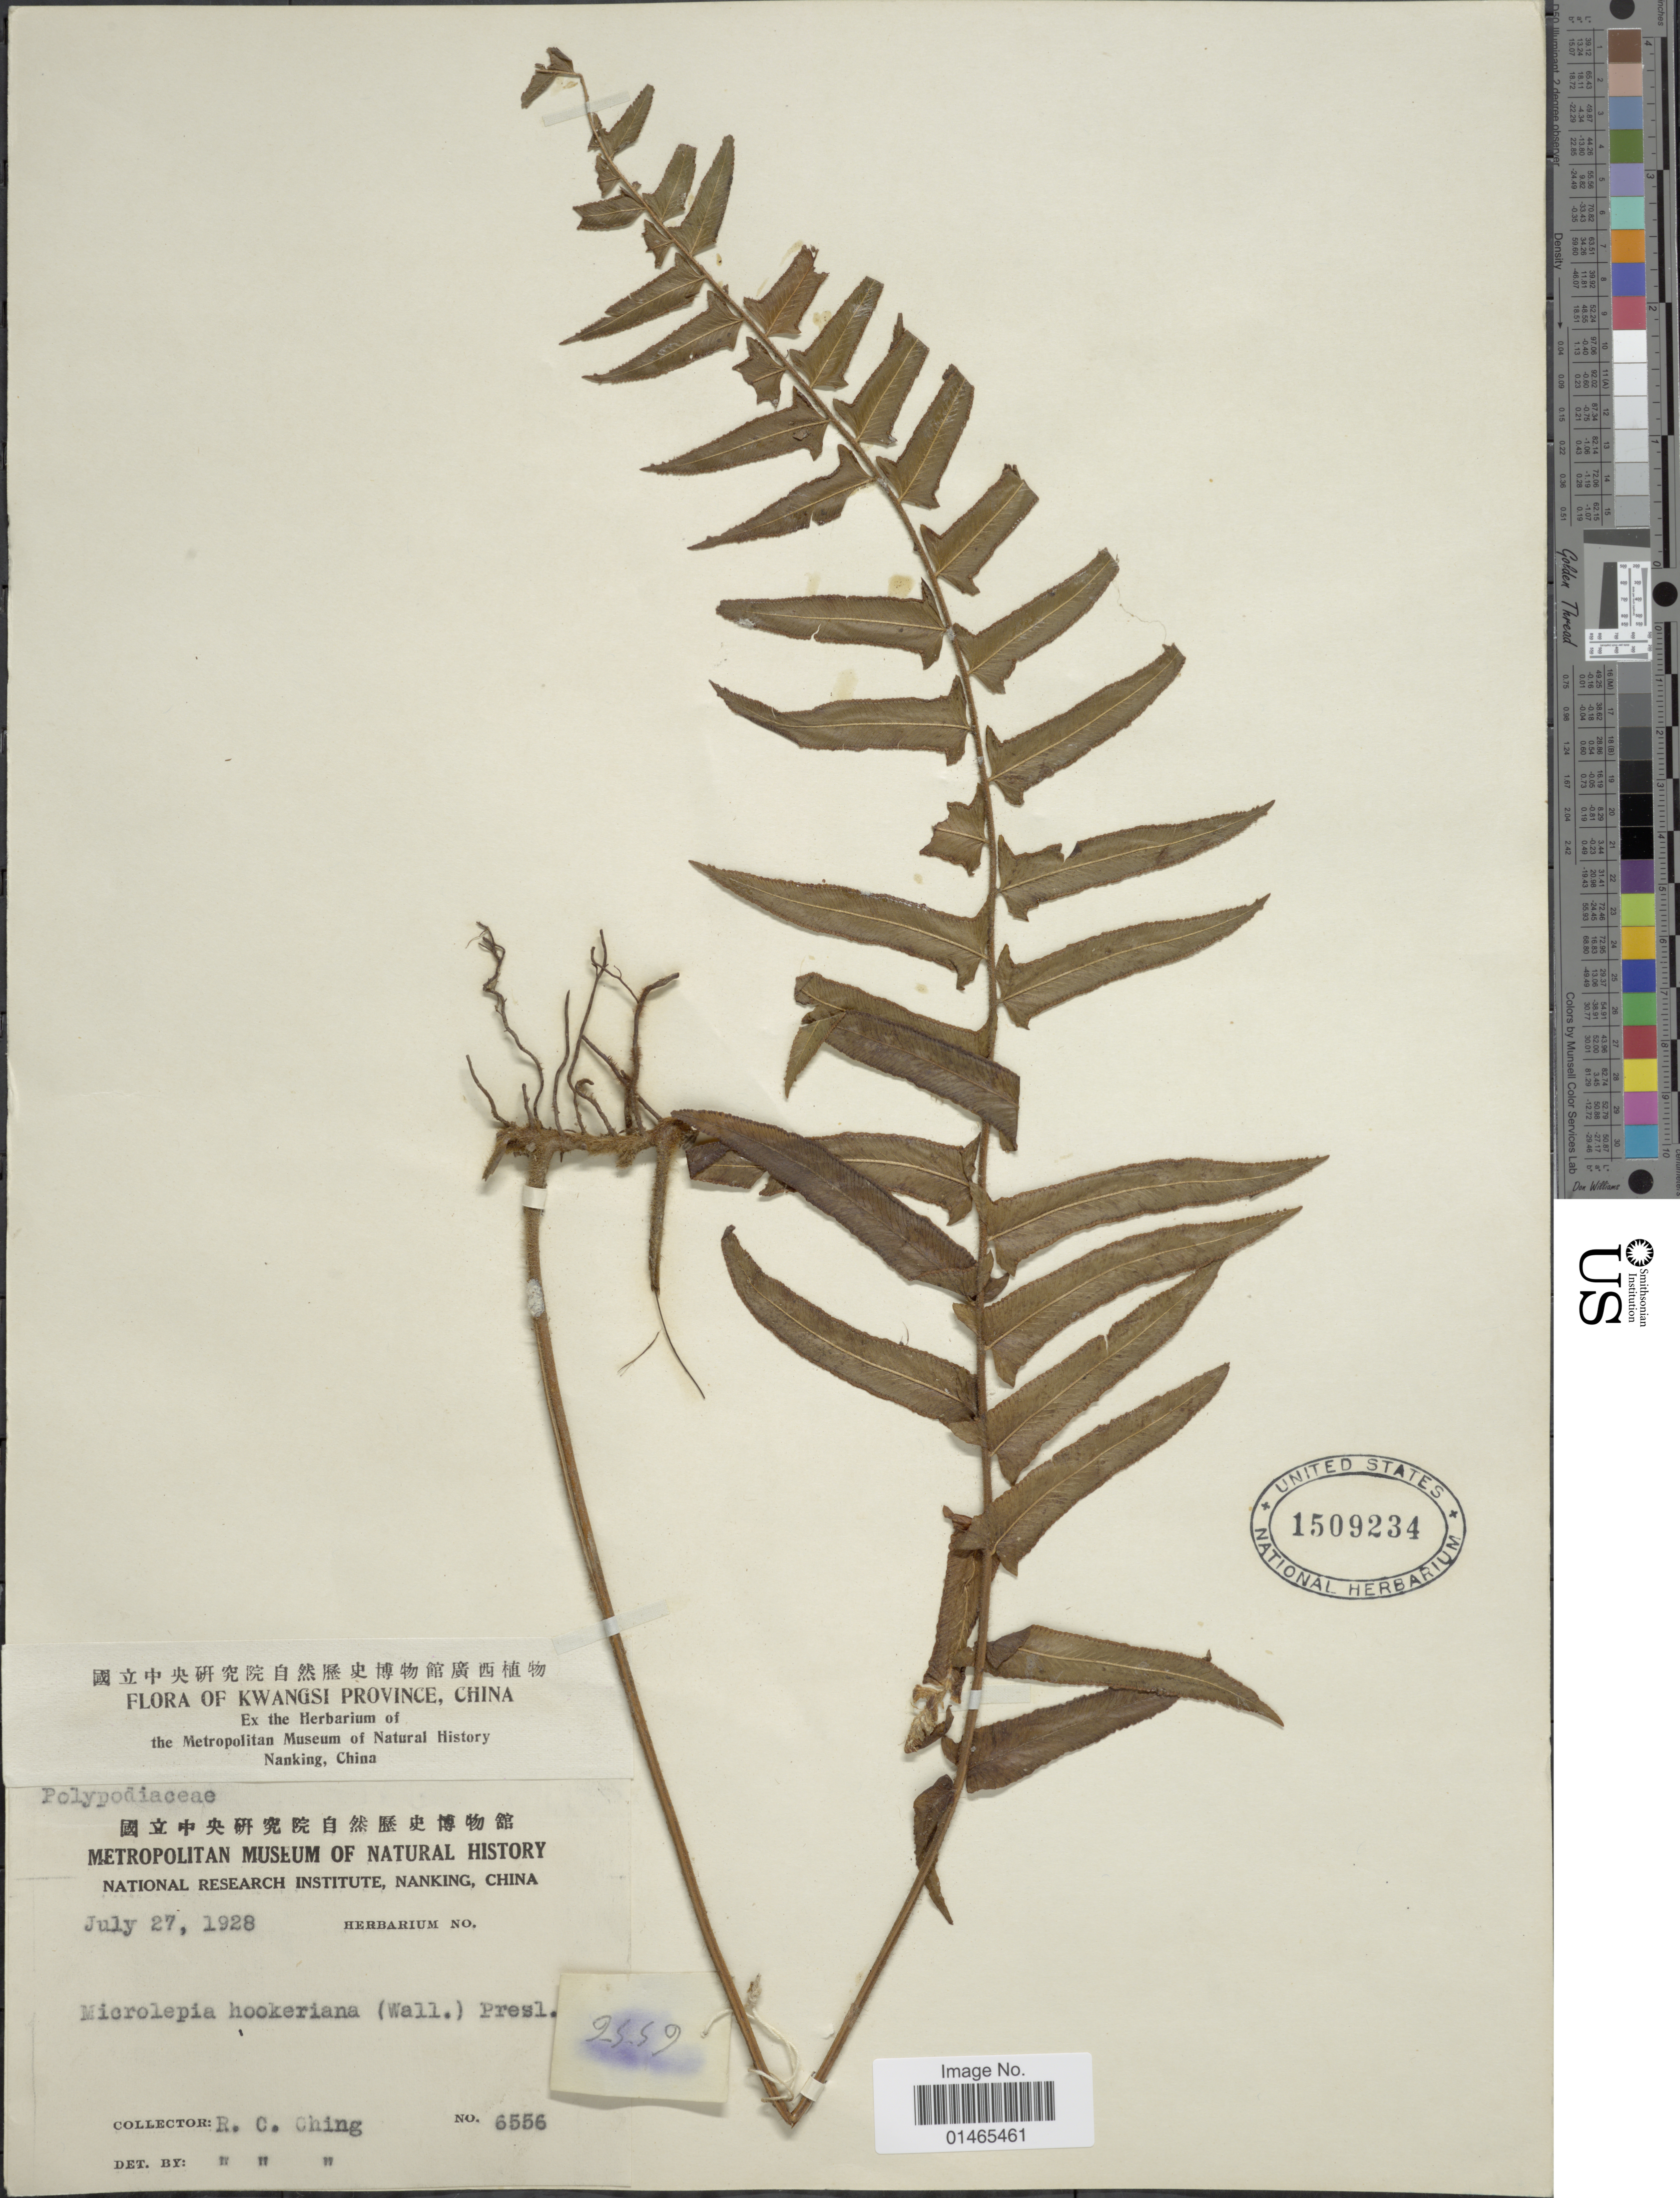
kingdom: Plantae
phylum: Tracheophyta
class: Polypodiopsida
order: Polypodiales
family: Dennstaedtiaceae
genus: Microlepia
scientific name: Microlepia hookeriana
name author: (Wall. ex Hook.) C. Presl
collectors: R. C. Ching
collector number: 6556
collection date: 1928-07-27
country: China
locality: Nanking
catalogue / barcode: US 1509234